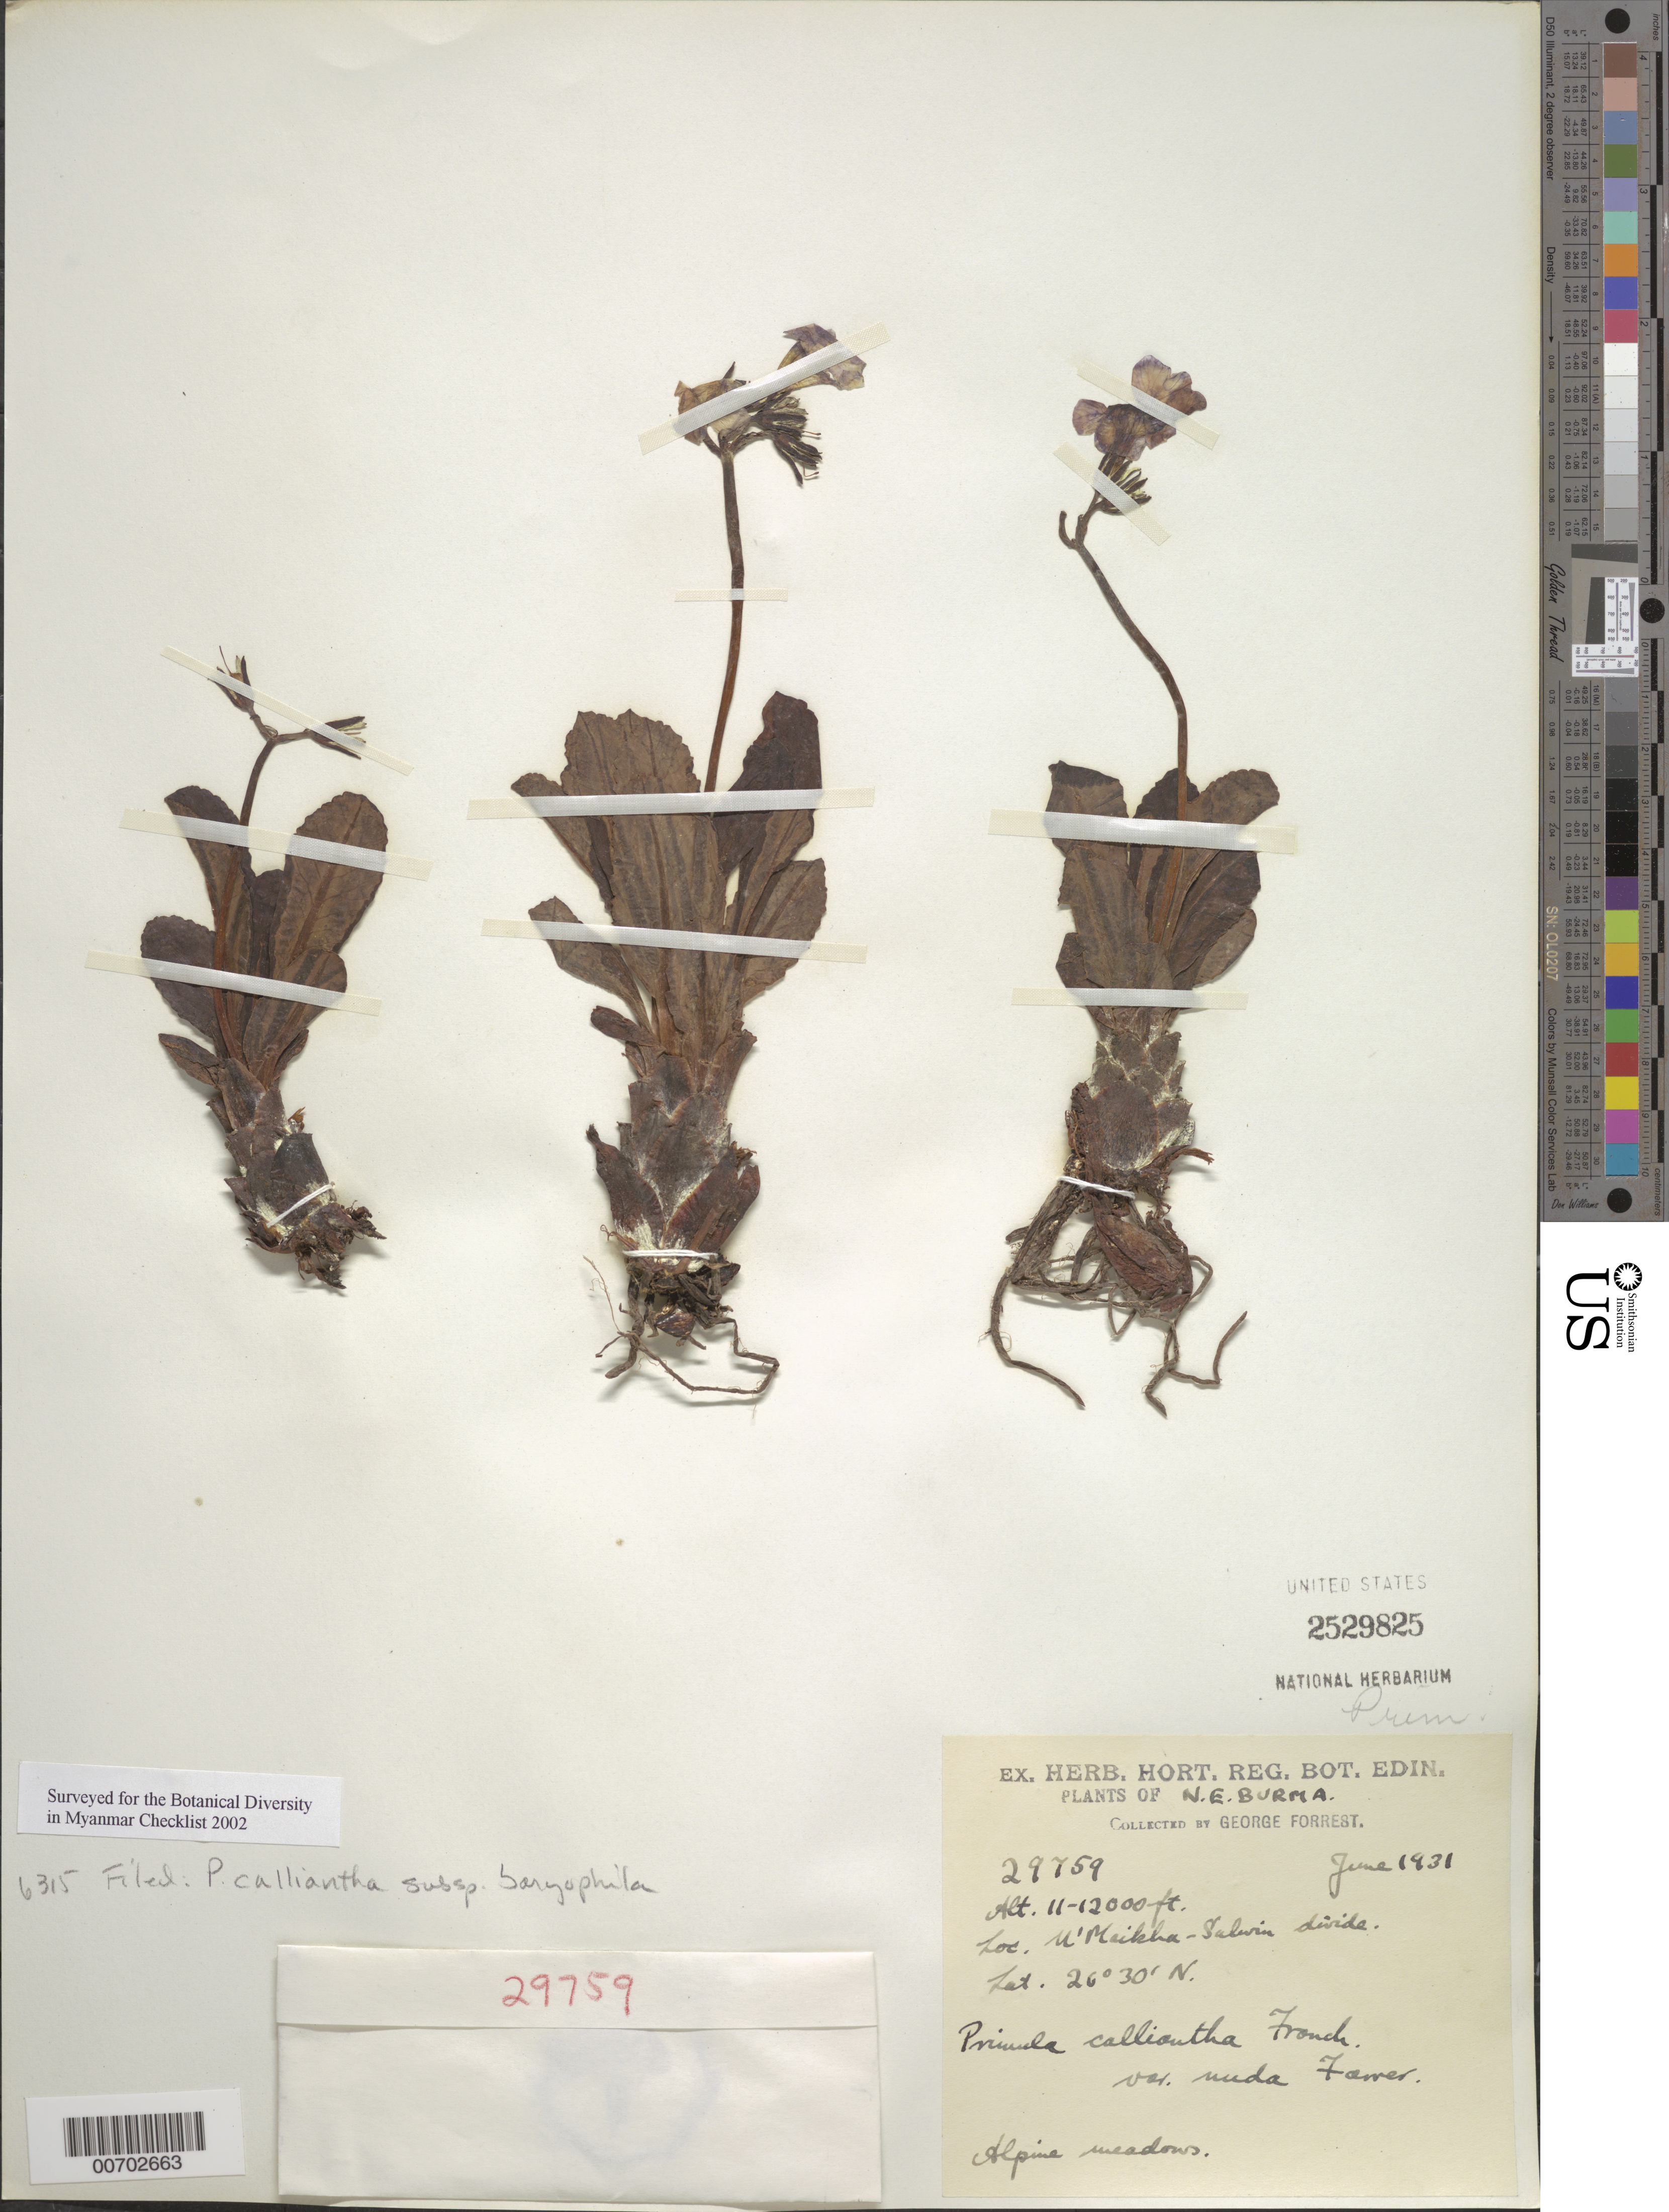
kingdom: Plantae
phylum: Tracheophyta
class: Magnoliopsida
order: Ericales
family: Primulaceae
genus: Primula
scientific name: Primula calliantha subsp. bryophila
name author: (Balf. f. & Farrer) W.W. Sm. & Forrest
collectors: G. Forrest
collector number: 29759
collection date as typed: Jun 1931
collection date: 1931-06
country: Myanmar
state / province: Kachin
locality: N'Maikha-Salwin Divide, W flank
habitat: Alpine meadows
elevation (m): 3353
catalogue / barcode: US 2529825